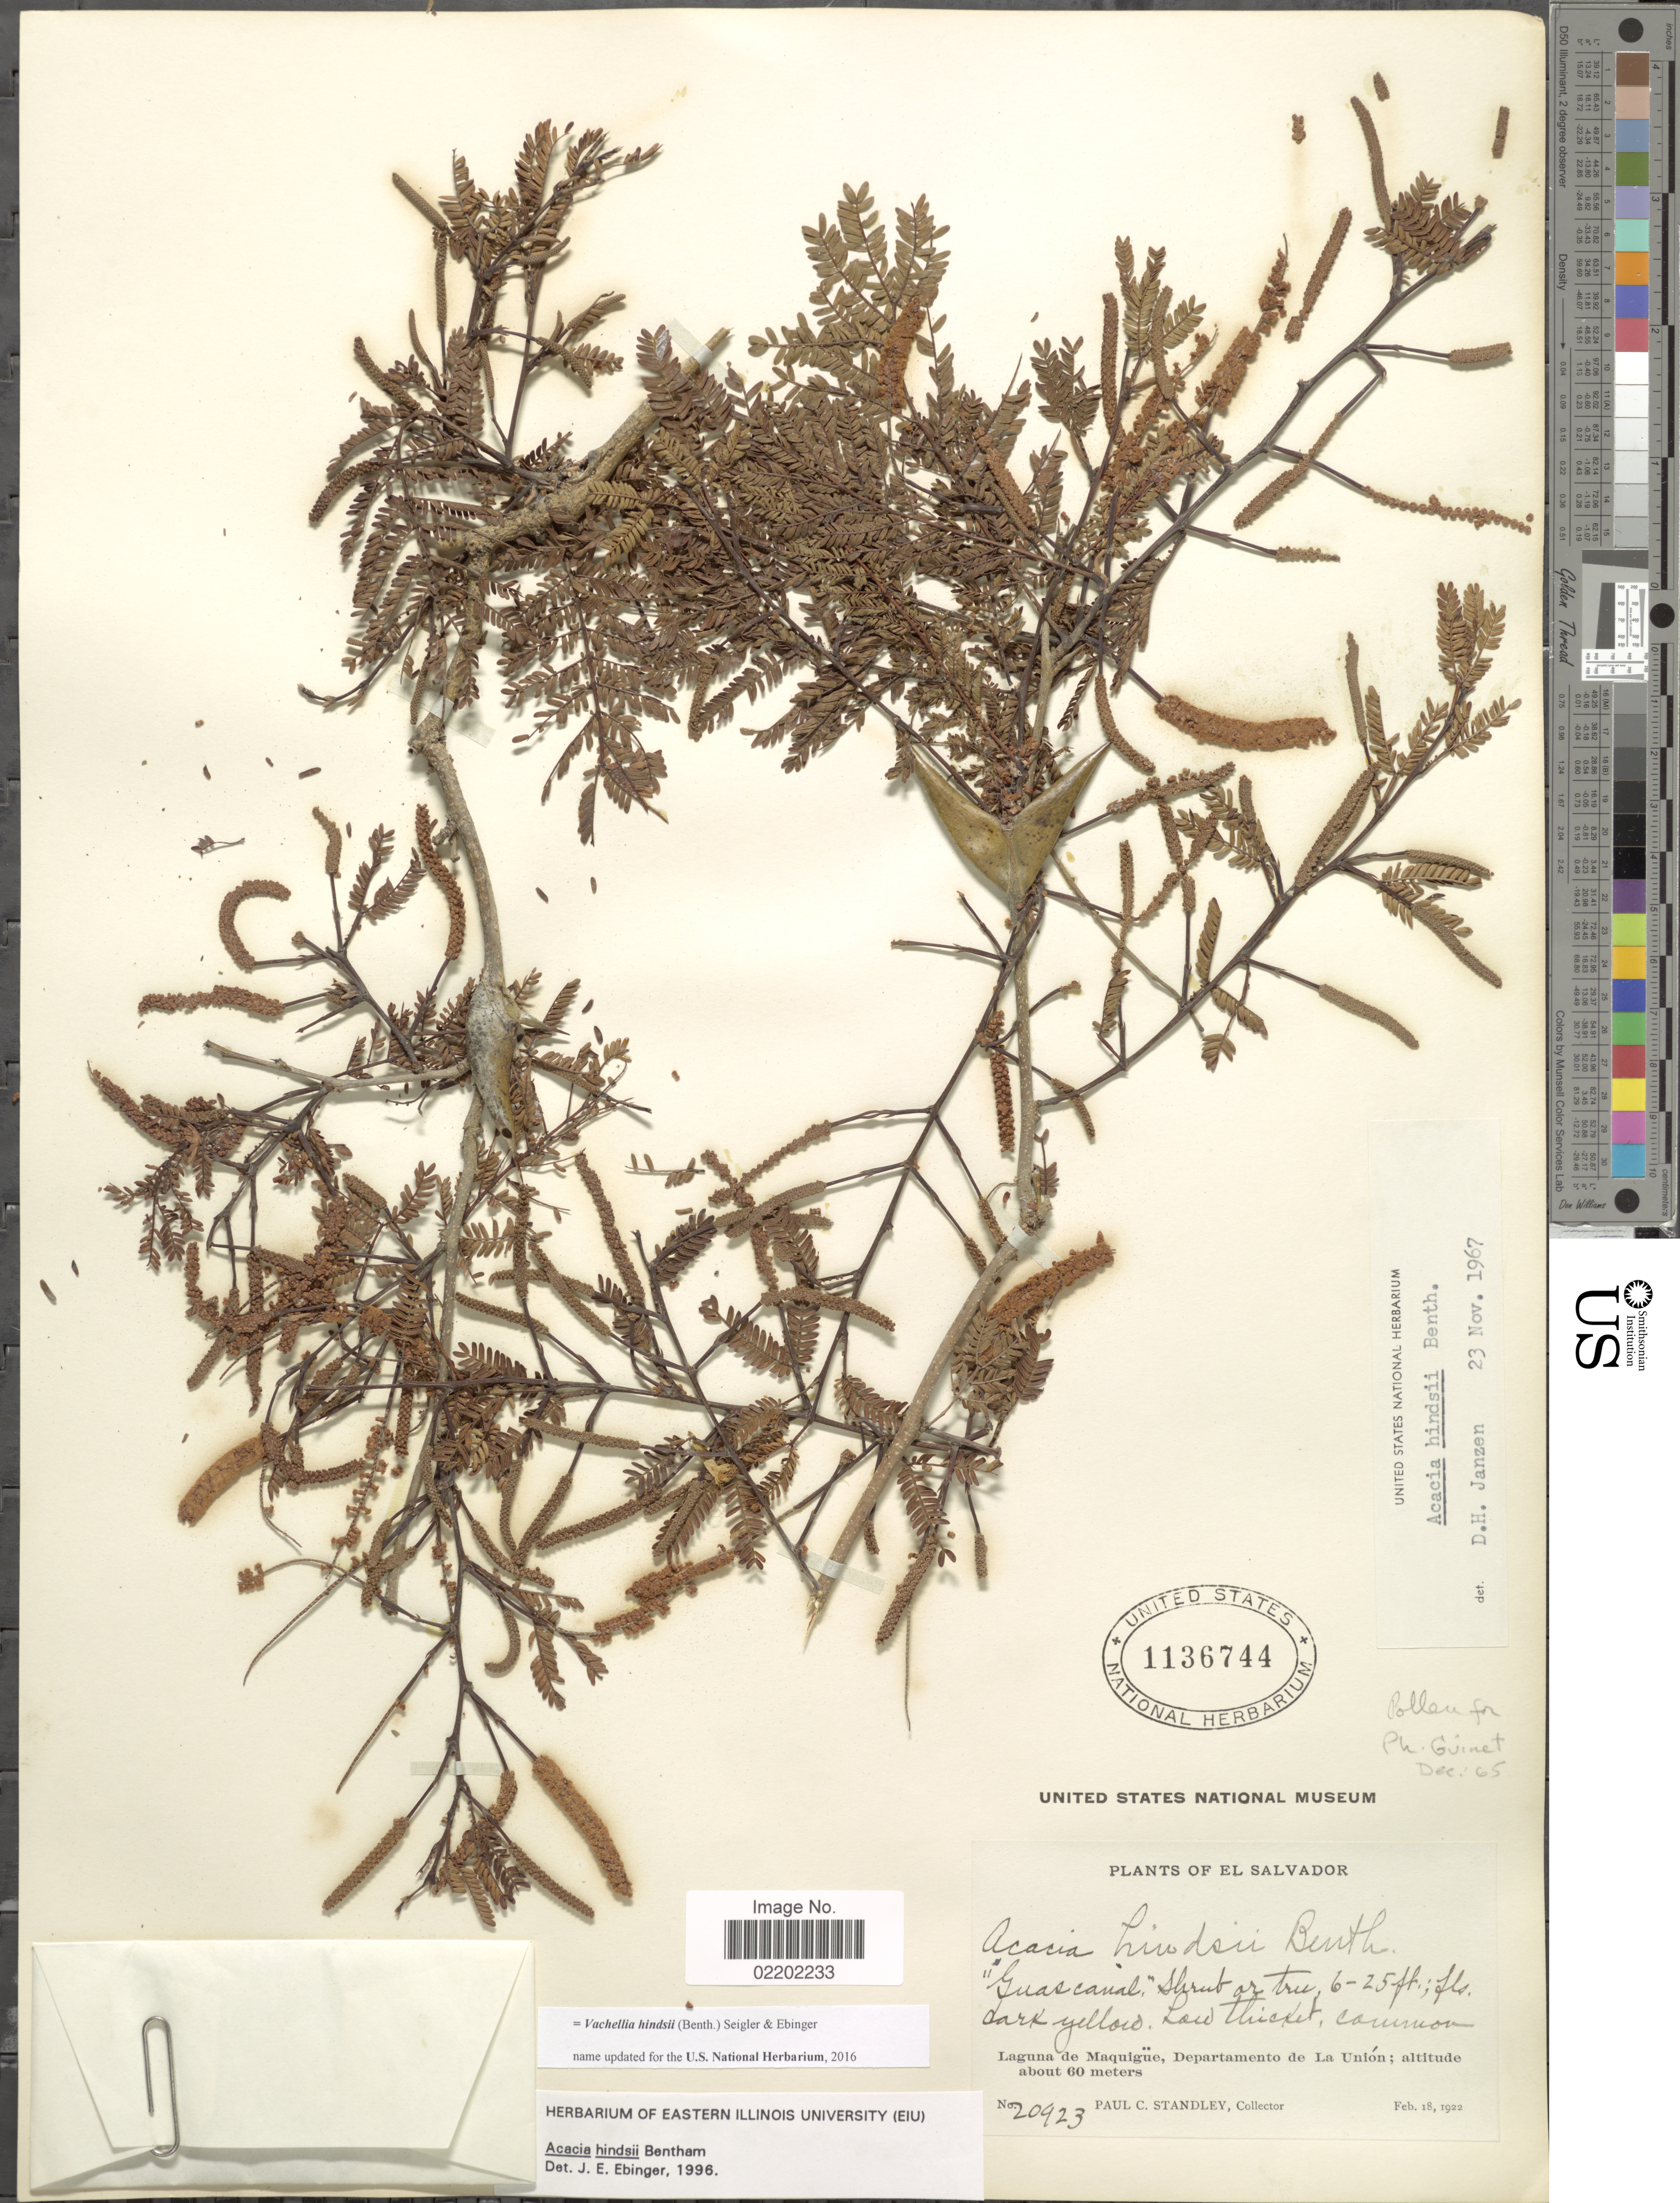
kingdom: Plantae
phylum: Tracheophyta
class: Magnoliopsida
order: Fabales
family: Fabaceae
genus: Vachellia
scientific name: Vachellia hindsii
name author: (Benth.) Seigler & Ebinger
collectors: P. C. Standley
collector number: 20923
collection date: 1922-02-18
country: El Salvador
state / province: La Union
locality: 'Guascanal', Low thicket, common, Laguna de Maquigüe, Departamento de La Unión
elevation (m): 60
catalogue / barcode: US 1136744